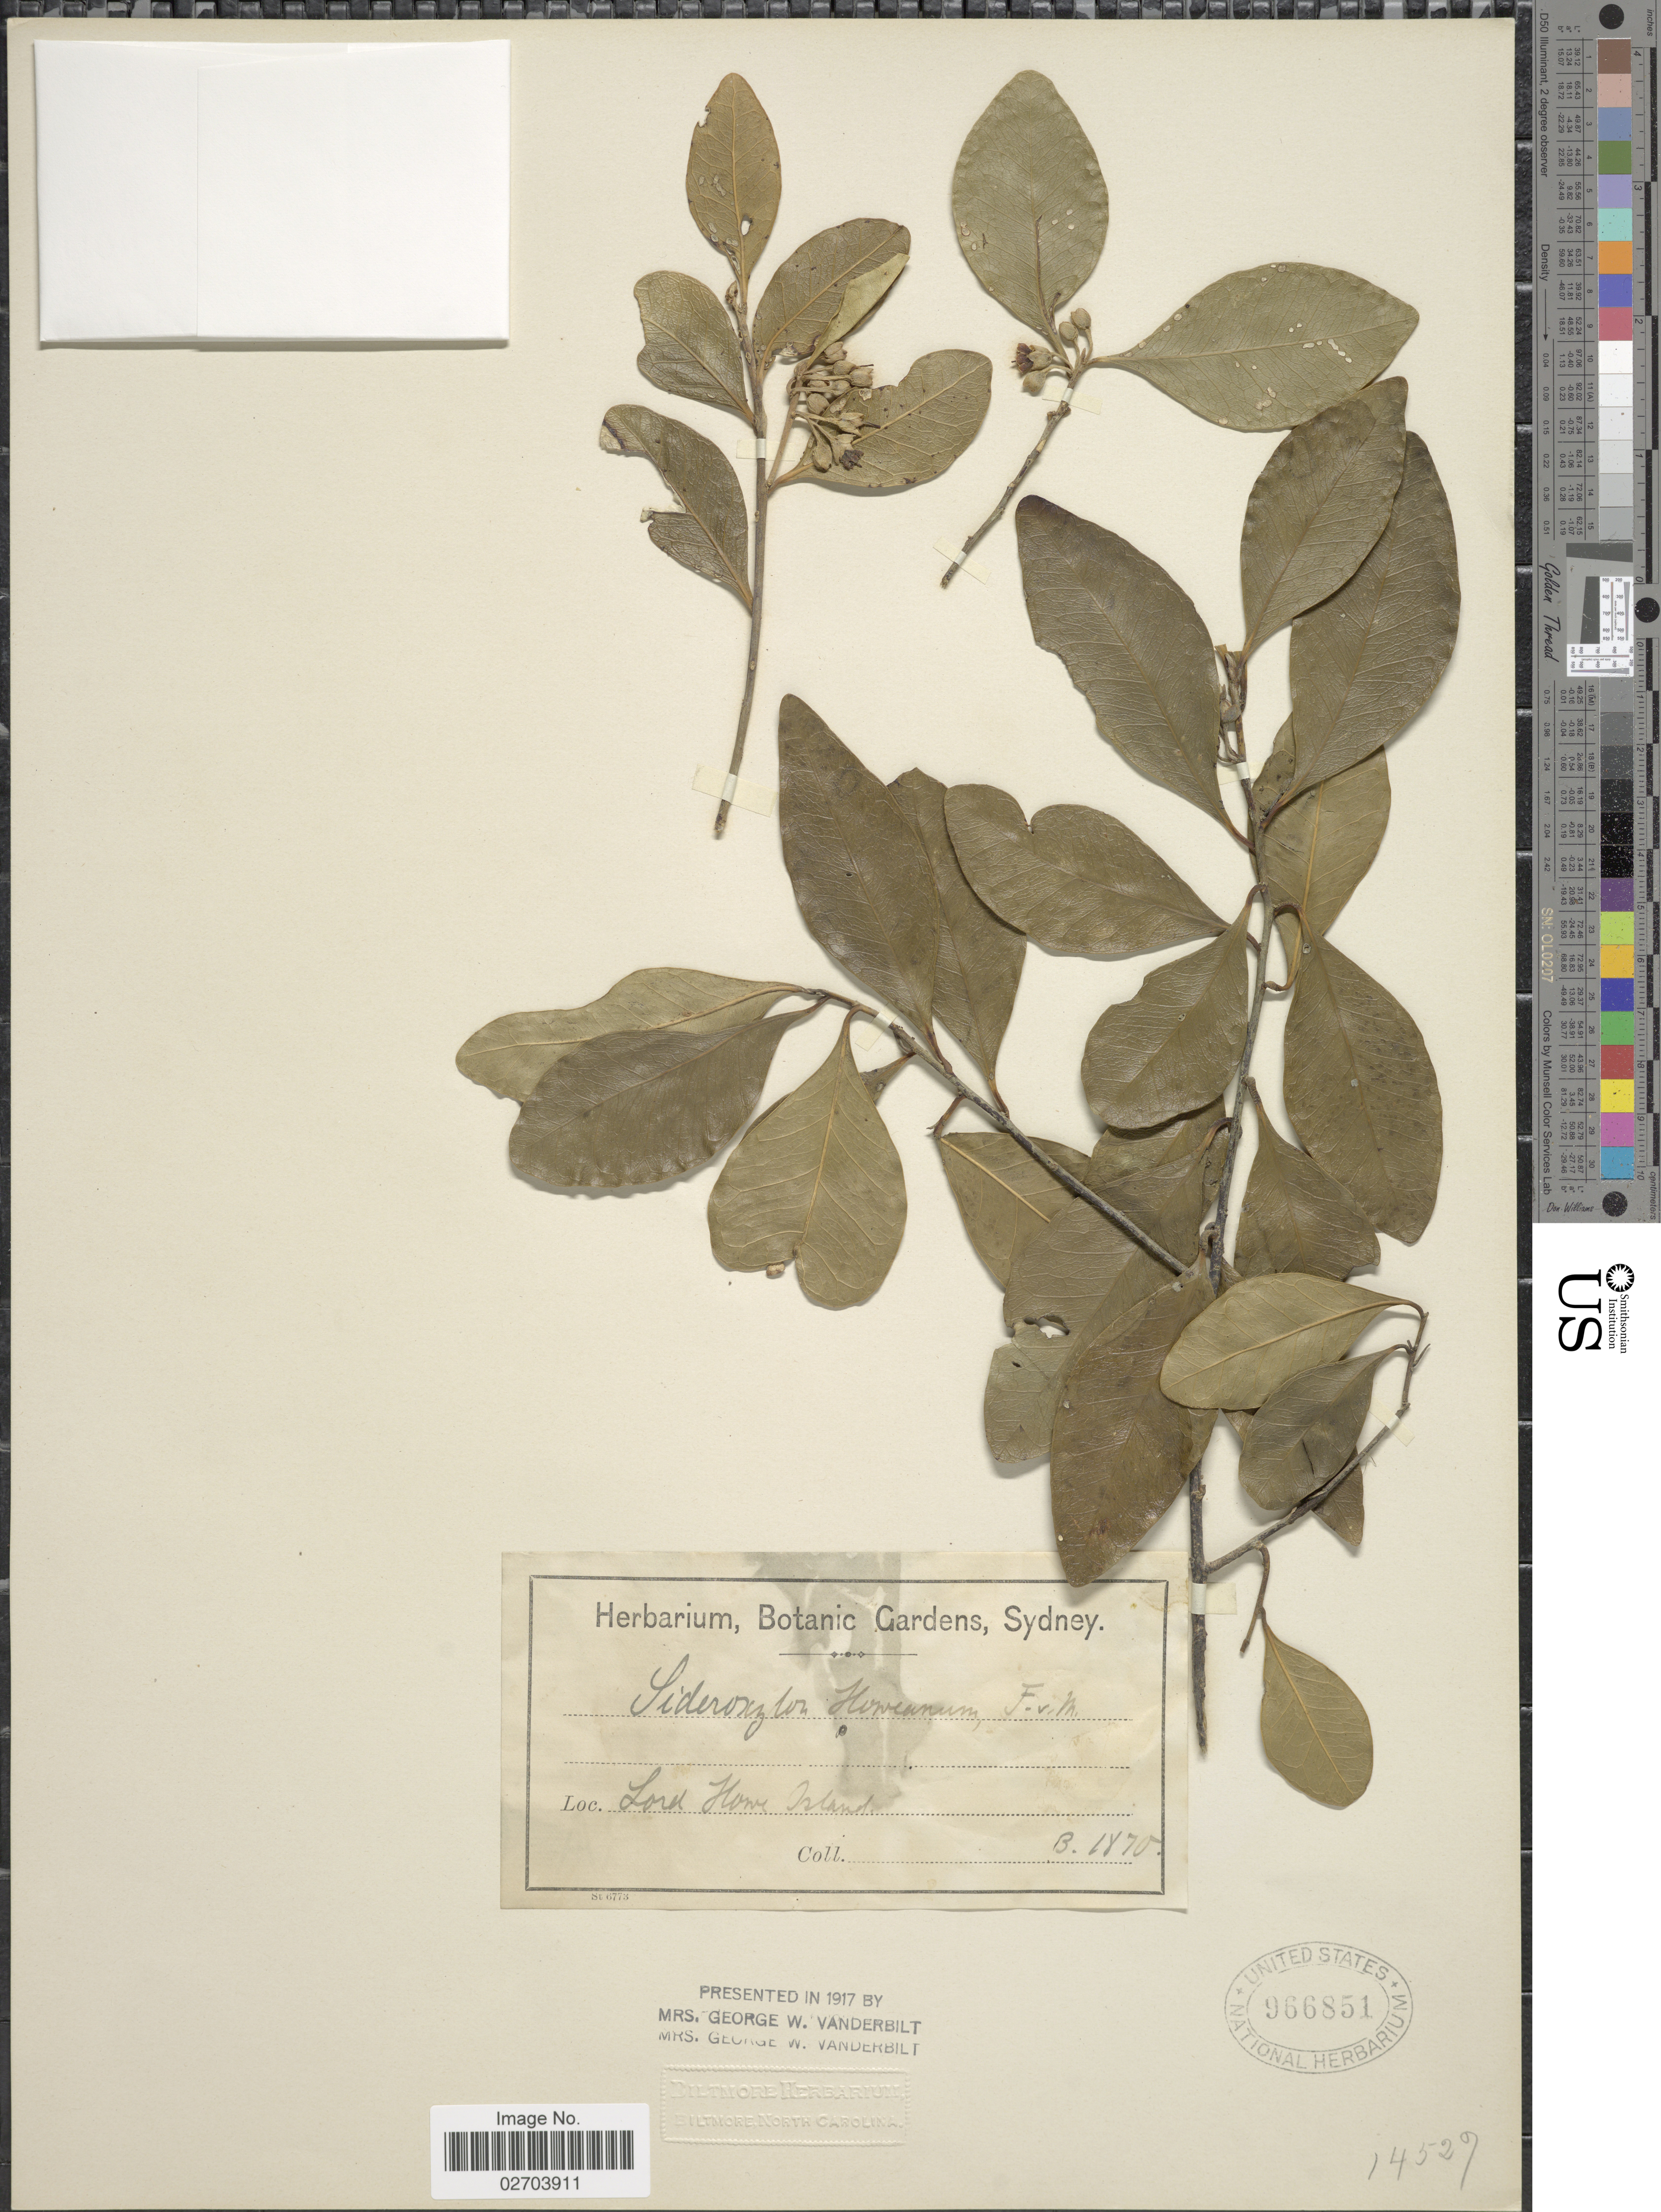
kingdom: Plantae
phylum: Tracheophyta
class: Magnoliopsida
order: Ericales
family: Sapotaceae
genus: Sideroxylon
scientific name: Sideroxylon howeanum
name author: (F. Muell.) F. Muell.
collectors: Herbarium, Botanic Gardens, Sydney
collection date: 1870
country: Australia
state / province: New South Wales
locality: Lord Howe Island.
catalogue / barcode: US 966851